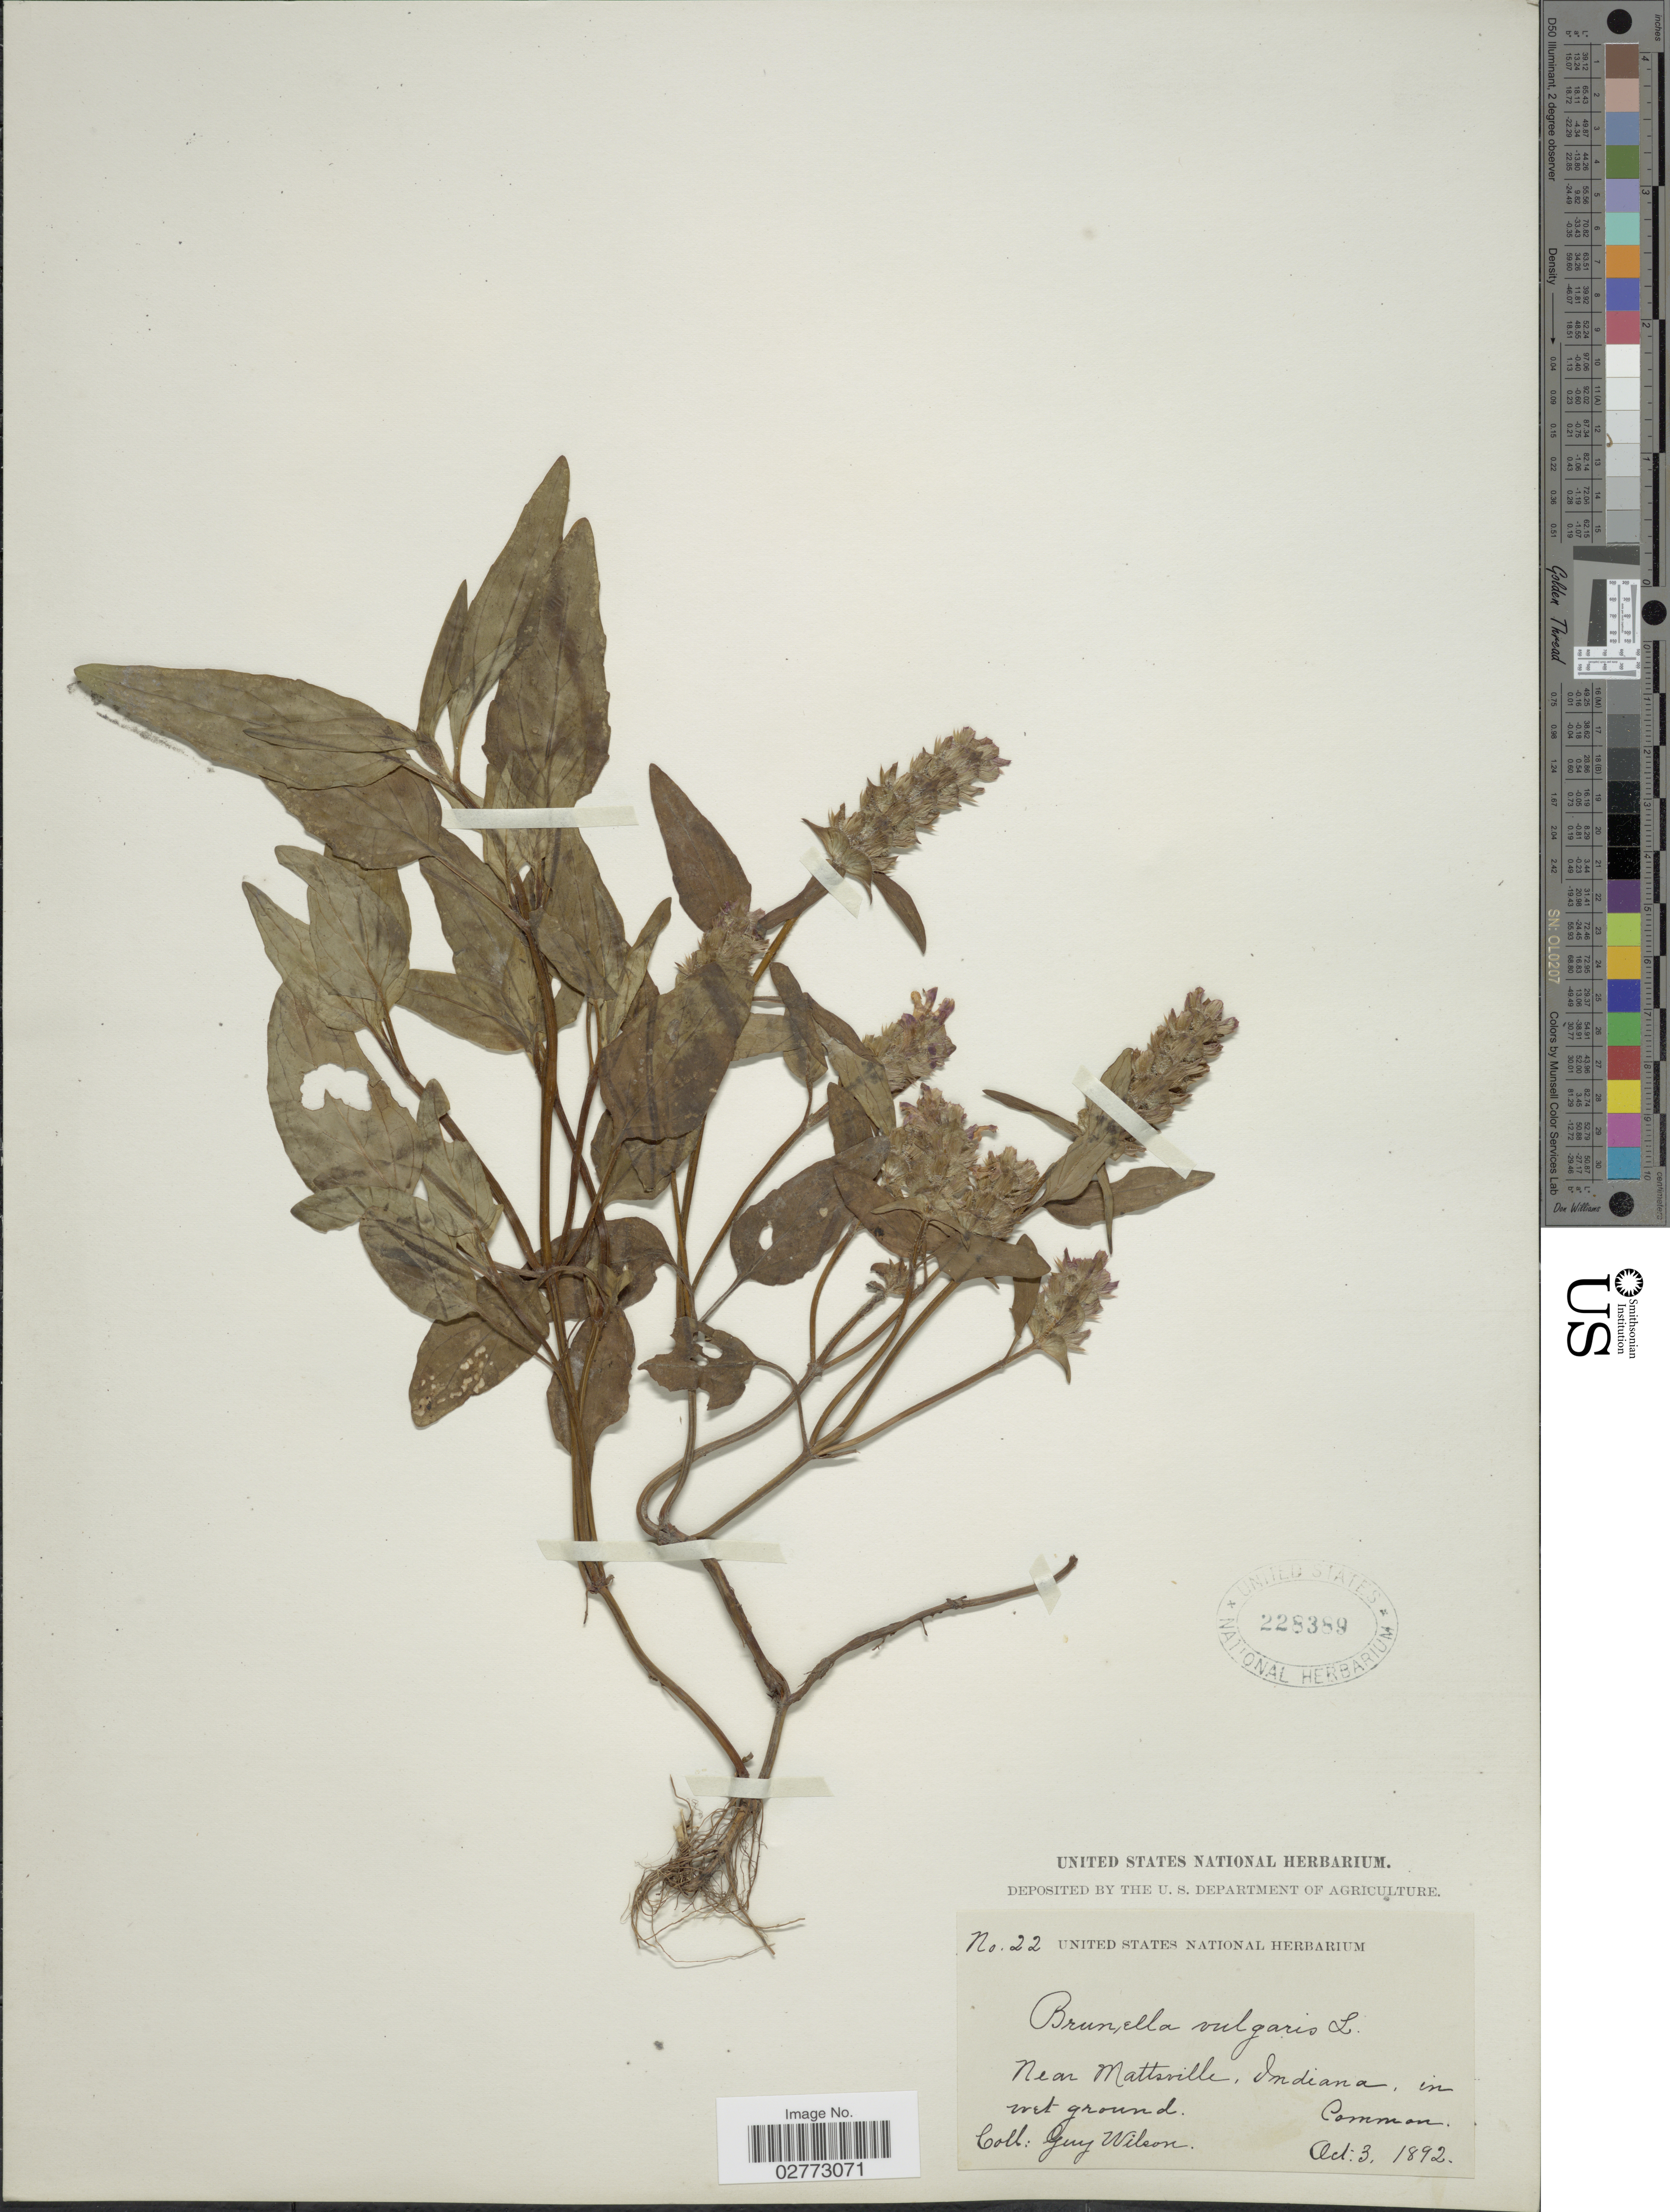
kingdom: Plantae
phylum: Tracheophyta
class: Magnoliopsida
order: Lamiales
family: Lamiaceae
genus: Prunella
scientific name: Prunella vulgaris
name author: L.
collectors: G. Wilson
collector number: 22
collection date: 1892-10-03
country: United States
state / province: Indiana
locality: Near Mattsville, Indiana, in wet ground.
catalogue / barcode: US 228389